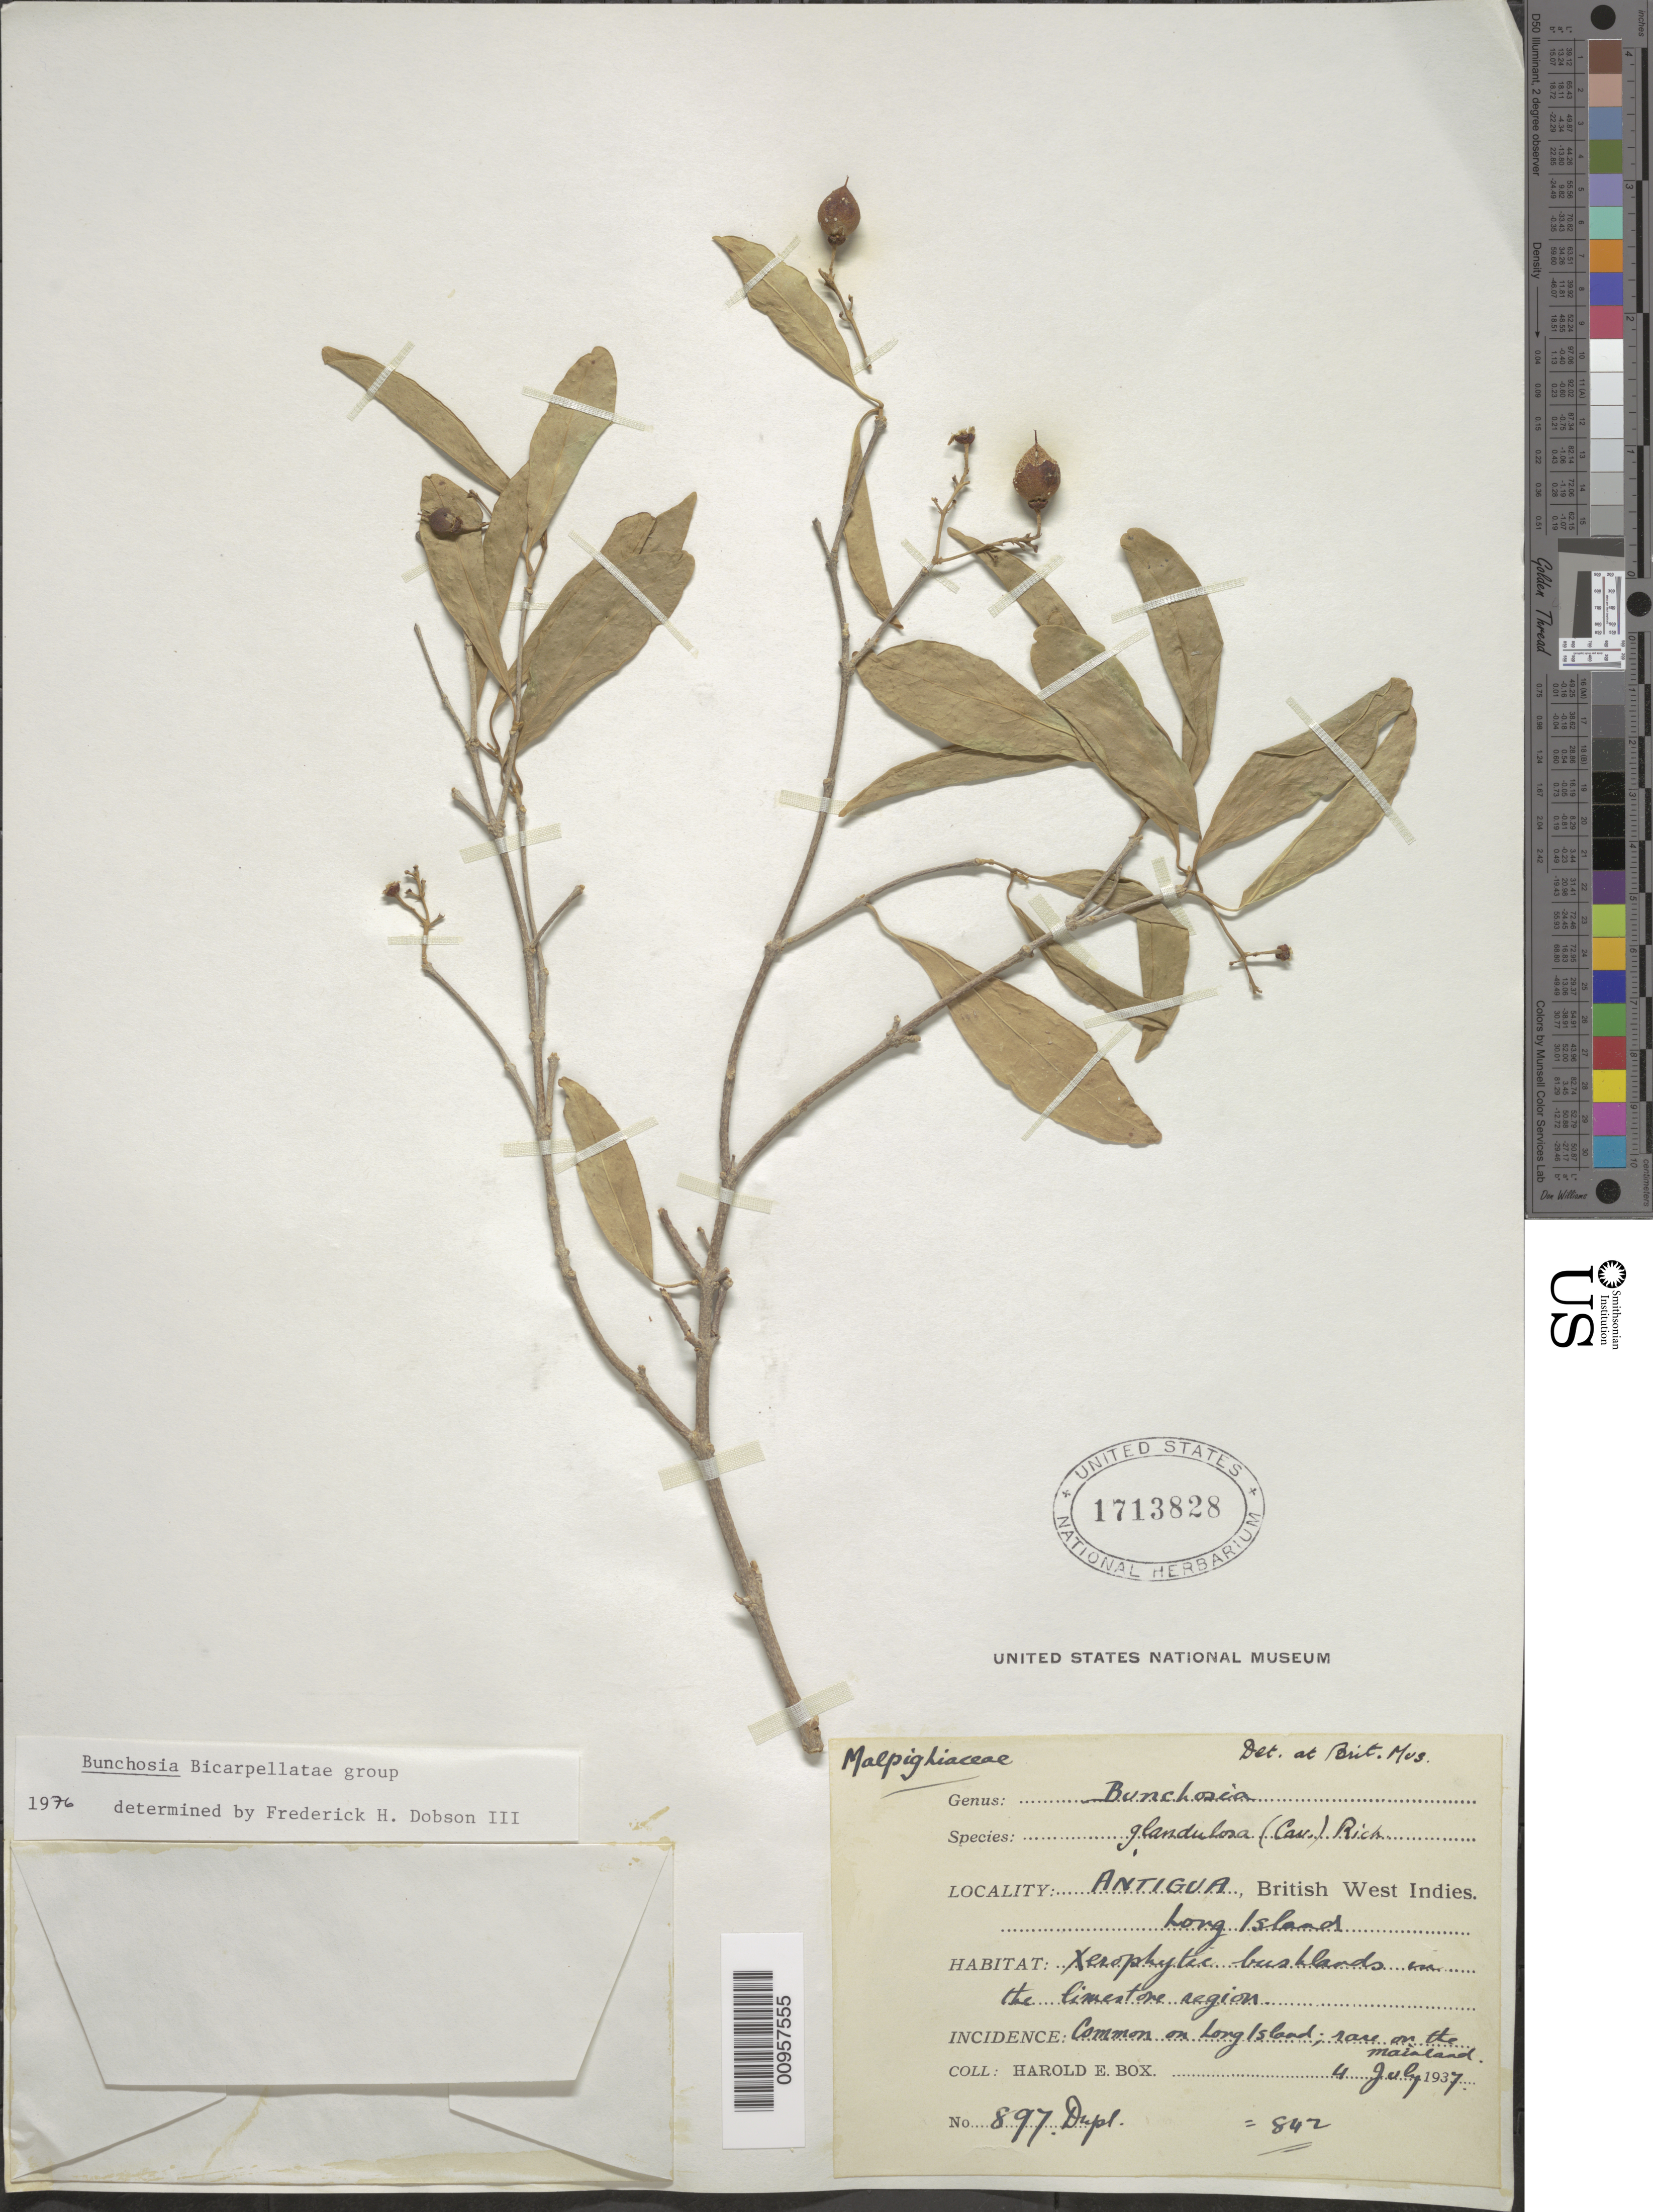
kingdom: Plantae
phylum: Tracheophyta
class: Magnoliopsida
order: Malpighiales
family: Malpighiaceae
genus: Bunchosia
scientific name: Bunchosia glandulosa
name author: (Cav.) DC.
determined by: Dobson, Frederick H.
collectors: H. E. Box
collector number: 897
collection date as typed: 04 Jul 1937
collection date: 1937-07-04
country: Antigua and Barbuda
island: Antigua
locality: Long Island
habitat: Xerophytic bushlands in the limestone region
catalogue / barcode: US 1713828